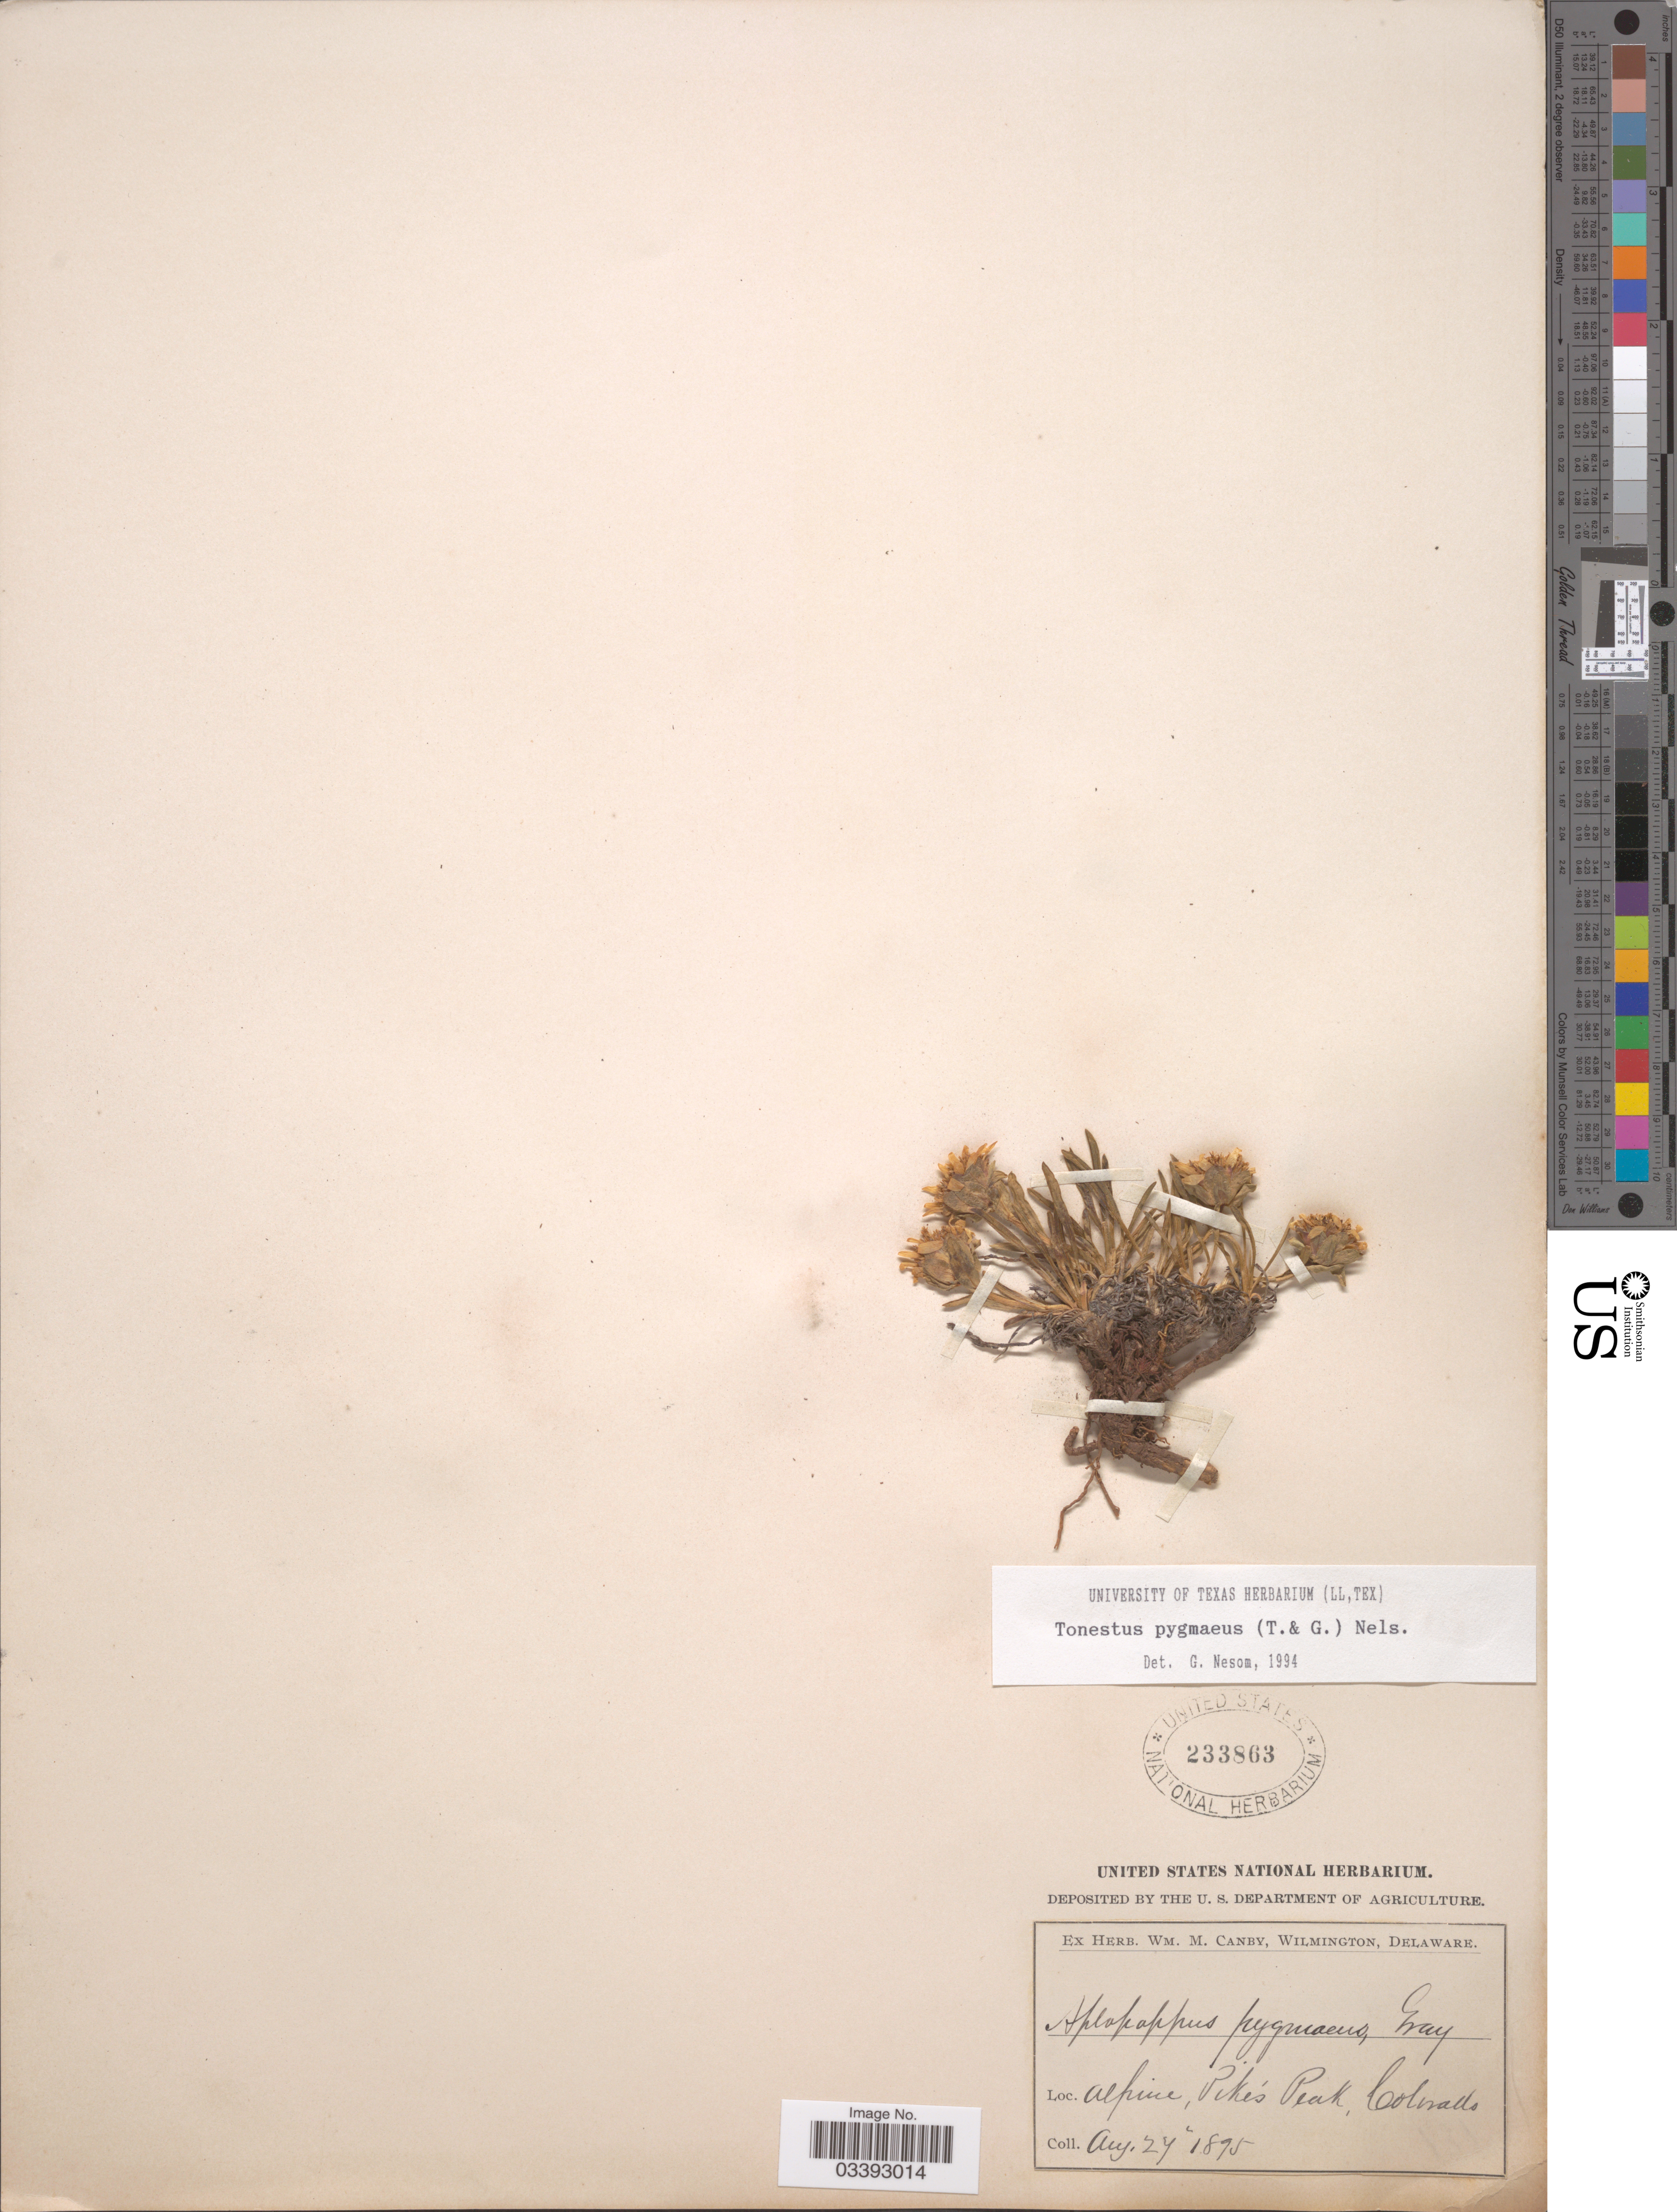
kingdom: Plantae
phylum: Tracheophyta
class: Magnoliopsida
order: Asterales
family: Asteraceae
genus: Tonestus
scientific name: Tonestus pygmaeus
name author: (Torr. & A. Gray) A. Nelson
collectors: ex herb. W.M. Canby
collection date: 1895-08-27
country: United States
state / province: Colorado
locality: Alpine, Pike's Peak.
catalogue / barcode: US 233863